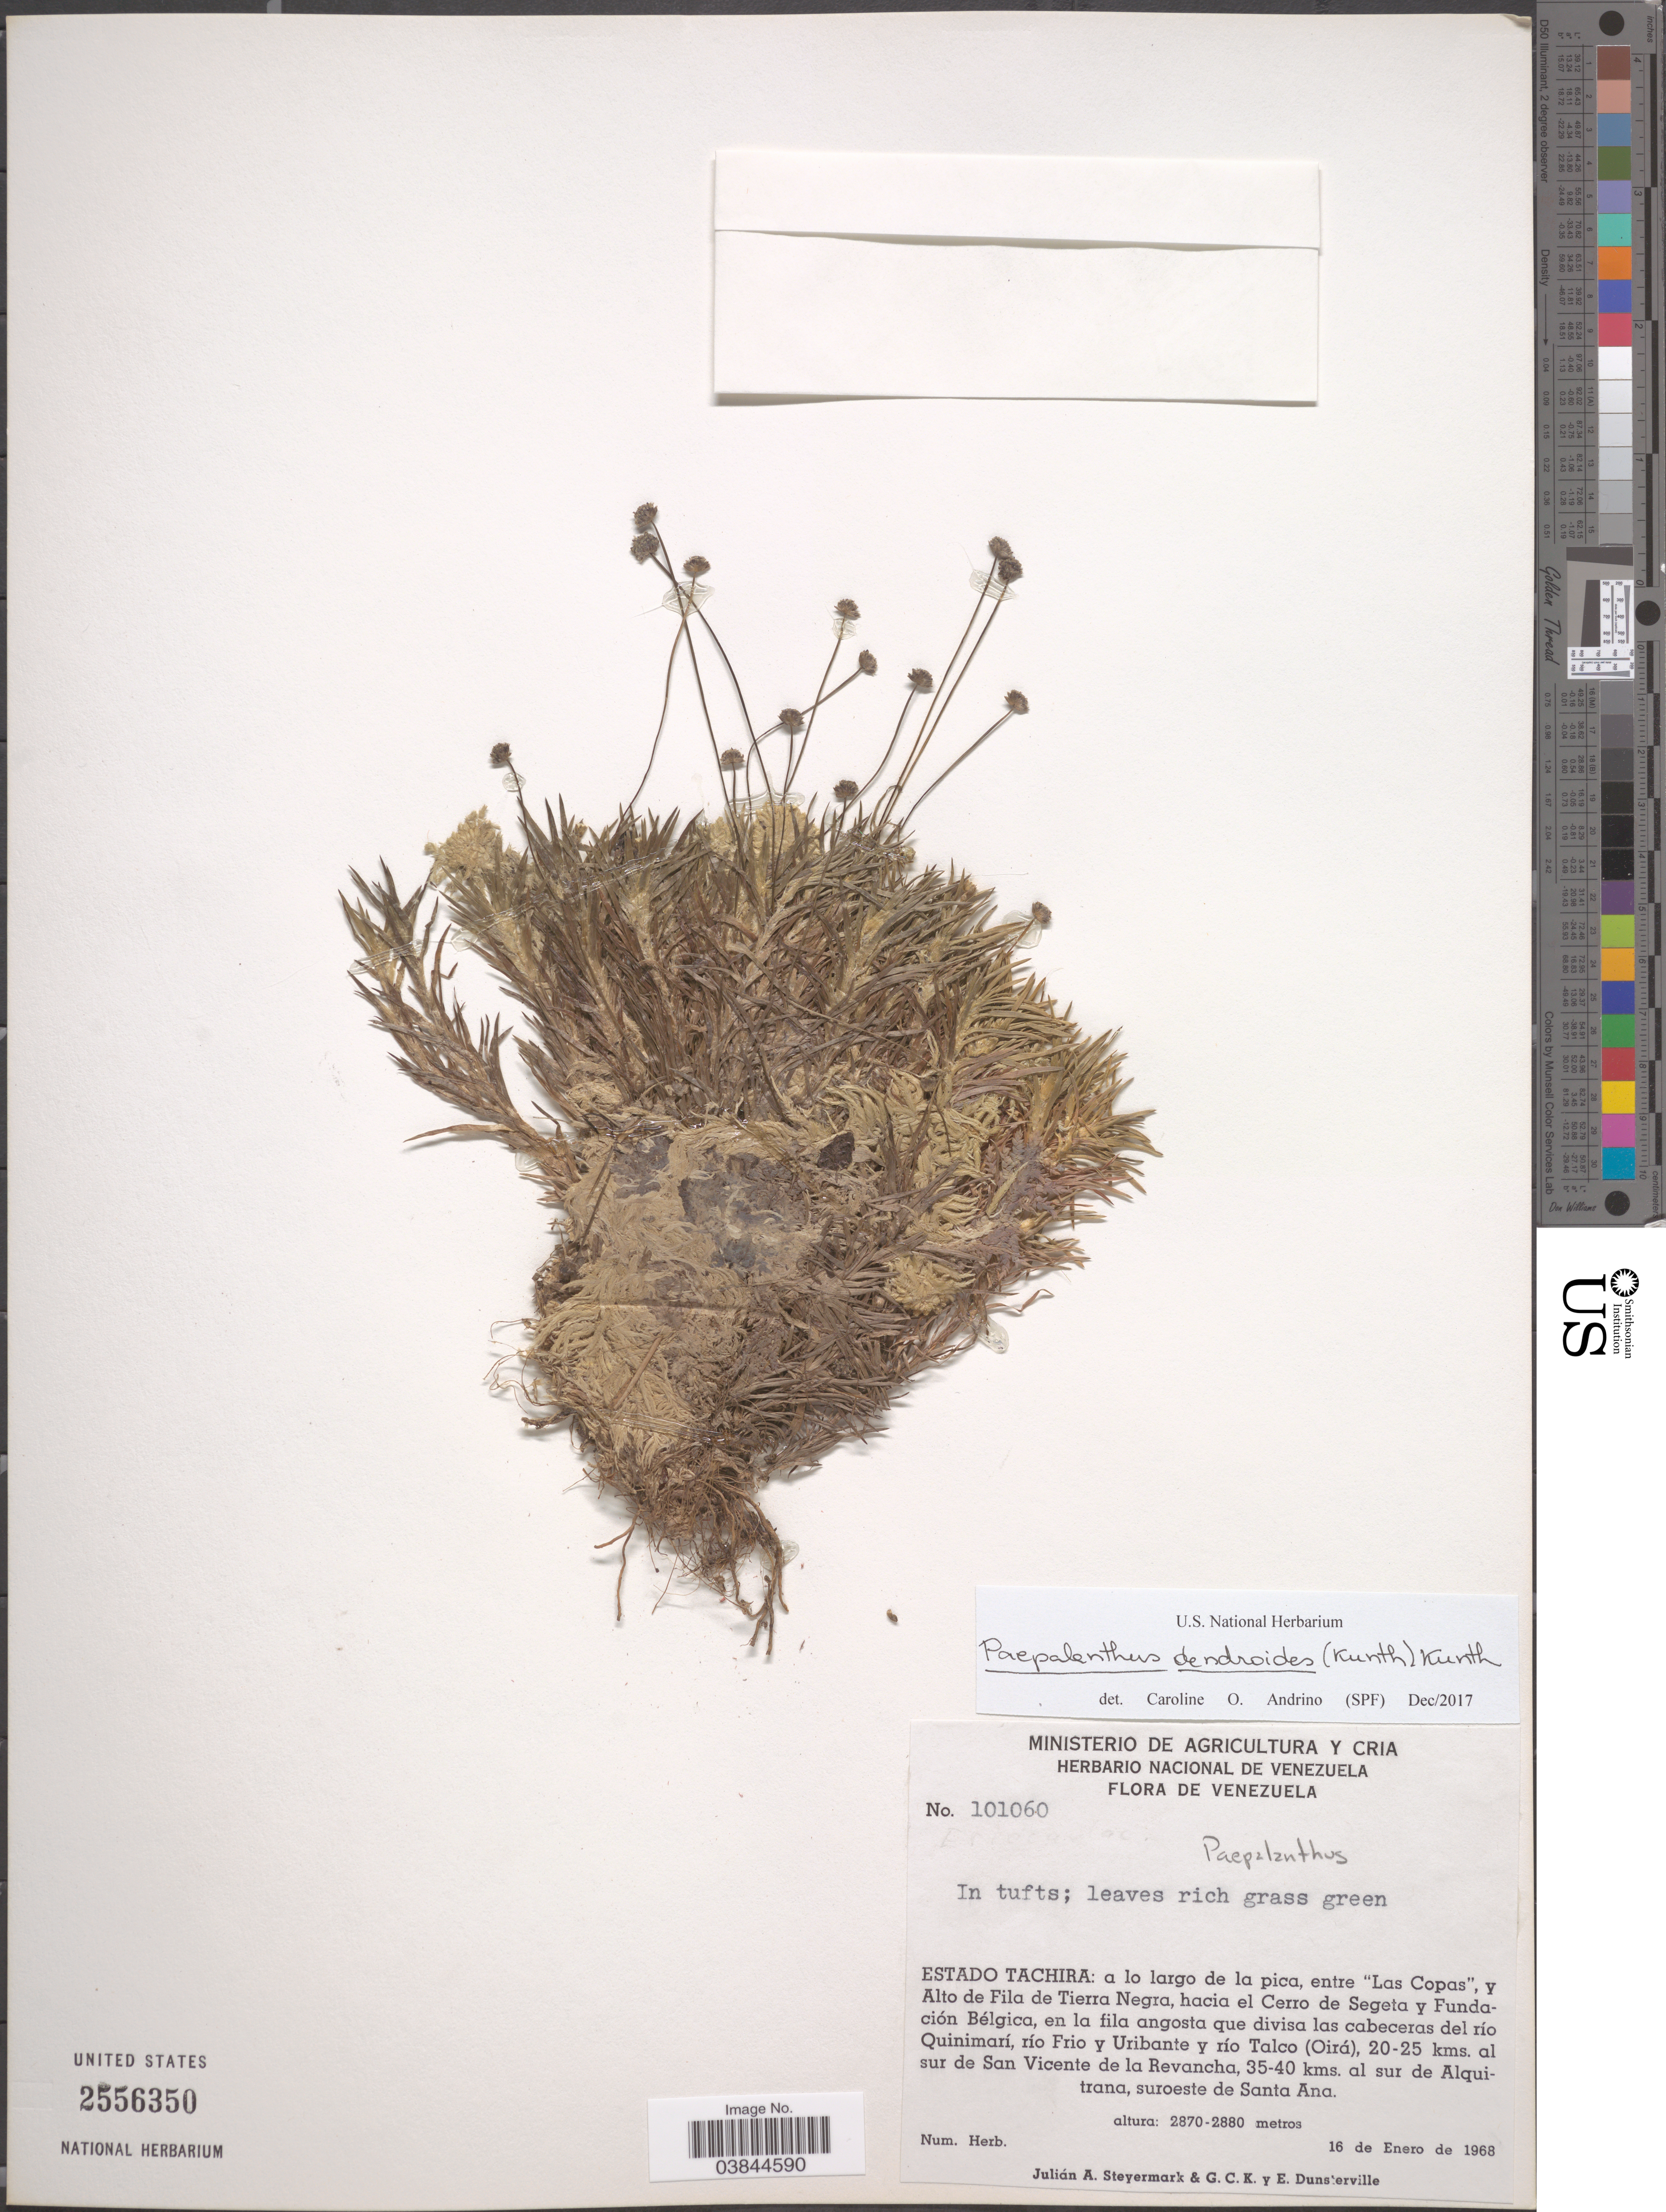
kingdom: Plantae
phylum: Tracheophyta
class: Liliopsida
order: Poales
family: Eriocaulaceae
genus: Paepalanthus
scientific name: Paepalanthus dendroides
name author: (Kunth) Kunth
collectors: J. Steyermark, G. C. K. Dunsterville & E. Dunsterville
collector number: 101060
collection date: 1968-01-16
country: Venezuela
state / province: Tachira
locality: A lo largo de la pica, entre "Las Copas", y Alto de Fila de Tierra Negra, hacia el Cerro de Segeta y Fundación Bélgica, en la fila angosta que divisa las cabeceras del río Quinimarí, río Frio y Uribante y río Talco (Oirá), 20-25 kms. al sur de San Vicente de la Revancha, 35-40 kms. al sur de Alquitrana, suroeste de Santa Ana.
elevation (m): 2870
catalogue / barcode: US 2556350